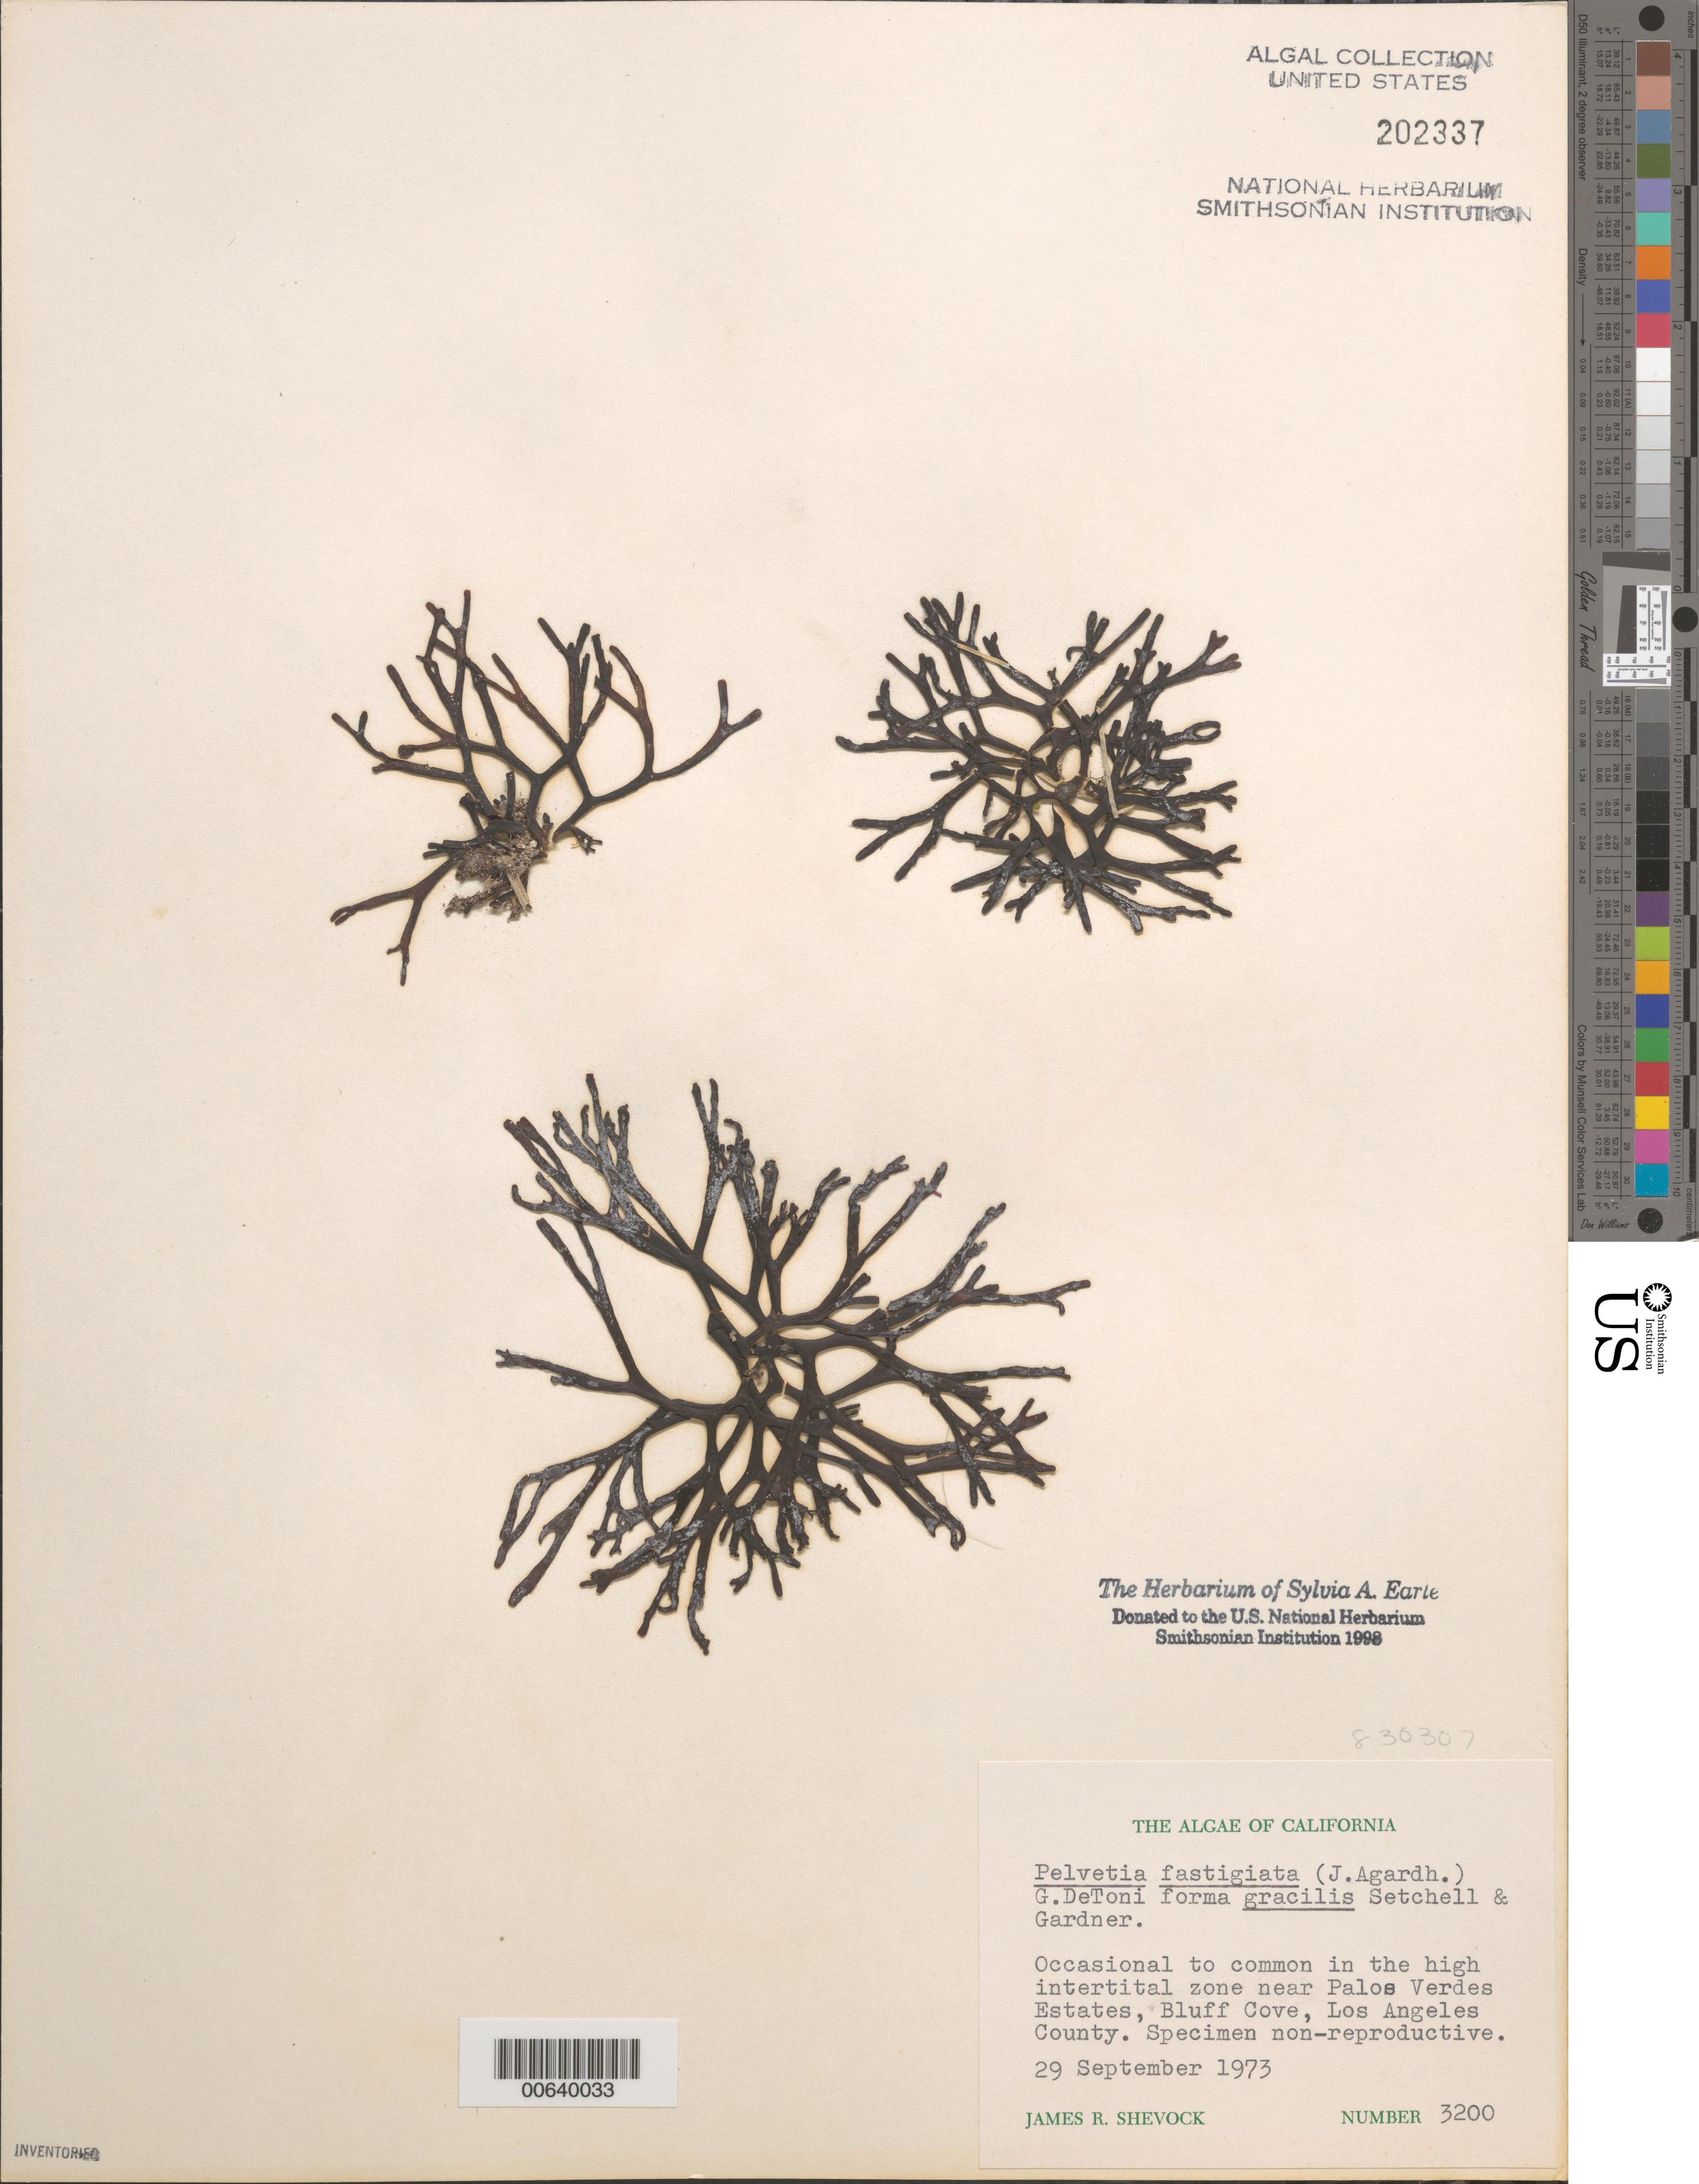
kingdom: Chromista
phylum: Ochrophyta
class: Phaeophyceae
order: Fucales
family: Fucaceae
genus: Silvetia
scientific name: Silvetia compressa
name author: (J. Agardh) E.A. Serrão et al.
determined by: Algae name updating Project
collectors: J. R. Shevock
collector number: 3200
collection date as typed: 29 Sep 1973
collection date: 1973-09-29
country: United States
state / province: California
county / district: Los Angeles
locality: Palos Verdes Estates, near Bluff Cove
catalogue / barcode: US 202337